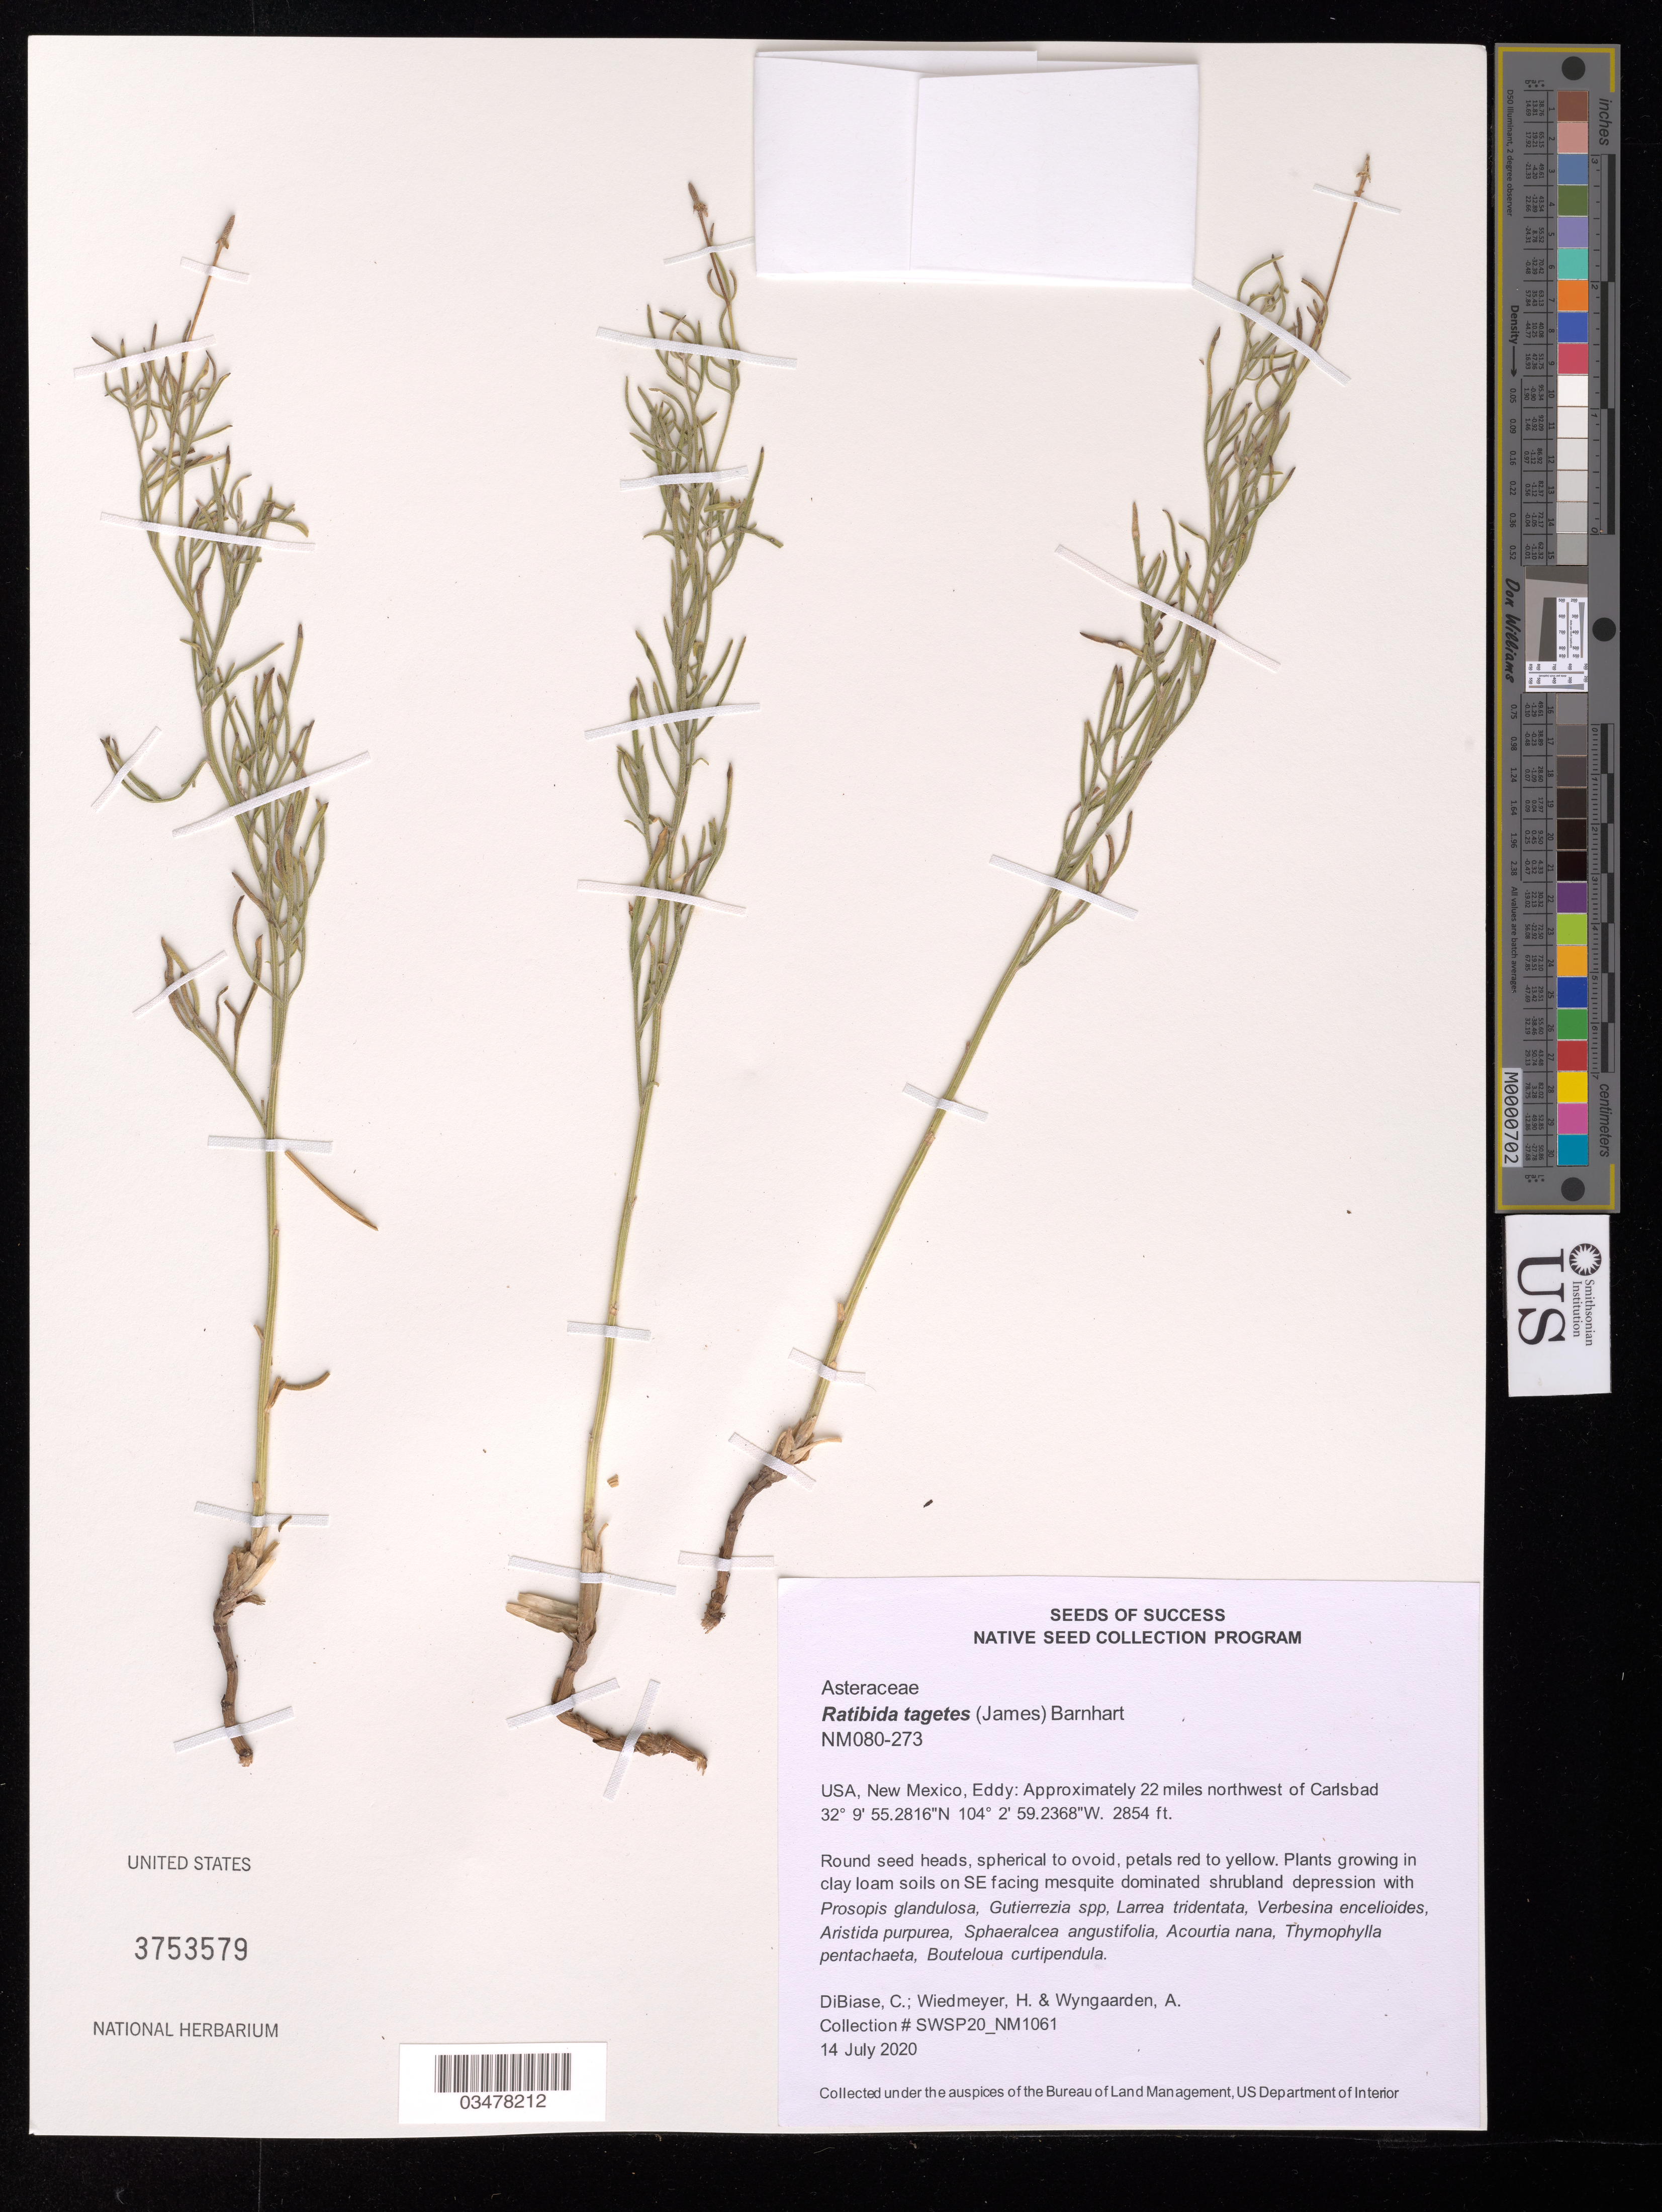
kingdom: Plantae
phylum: Tracheophyta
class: Magnoliopsida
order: Asterales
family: Asteraceae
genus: Ratibida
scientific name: Ratibida tagetes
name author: (James) Barnhart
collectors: C. DiBiase, H. Wiedmeyer & A. Wyngaarden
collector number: NM080-273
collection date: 2020-07-14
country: United States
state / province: New Mexico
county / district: Eddy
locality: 22 mi. NW of Carlsbad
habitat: Clay loam soils. Mesquite dominated shrubland depression. With Prosopis glandulosa, Gutierrezia sp., Larrea tridentata, etc.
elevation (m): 870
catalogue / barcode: US 3753579